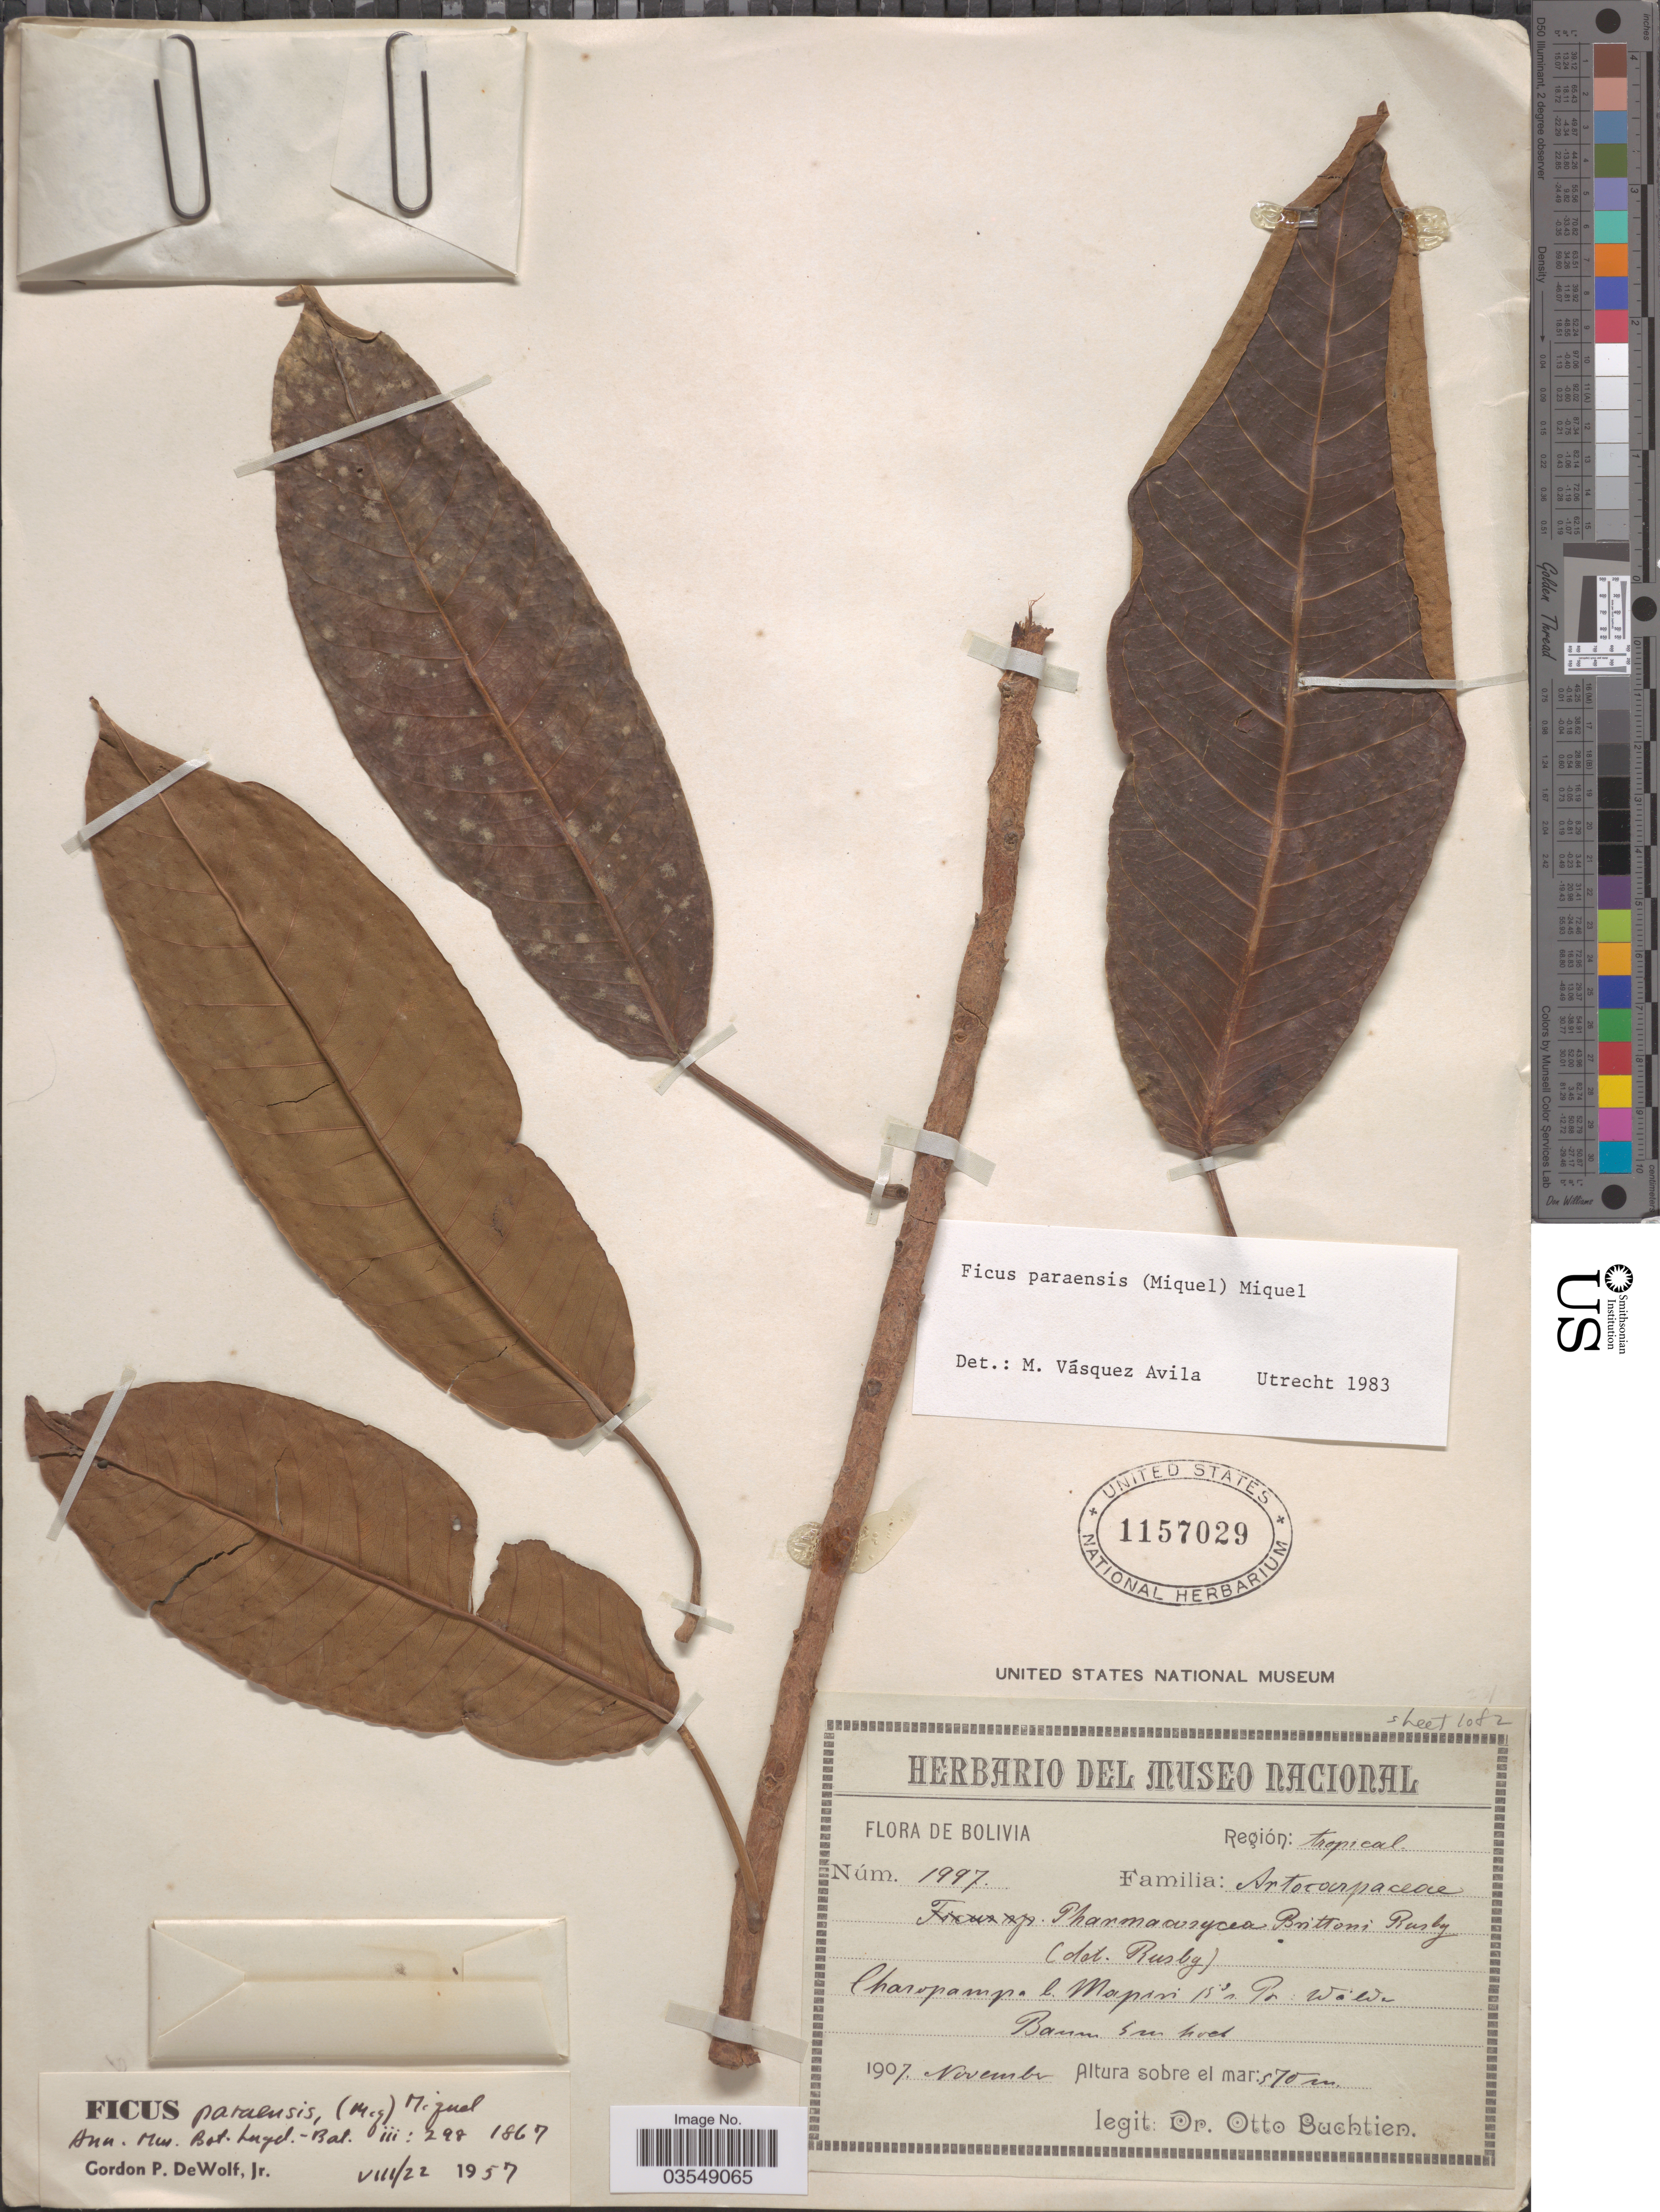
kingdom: Plantae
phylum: Tracheophyta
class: Magnoliopsida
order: Rosales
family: Moraceae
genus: Ficus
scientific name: Ficus paraensis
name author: (Miq.) Miq.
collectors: O. Buchtien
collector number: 1997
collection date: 1907-11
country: Bolivia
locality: Región: tropical. Charopampa b. Mapiri 15°n Pr: Walde Baum.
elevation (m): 570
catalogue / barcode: US 1157029